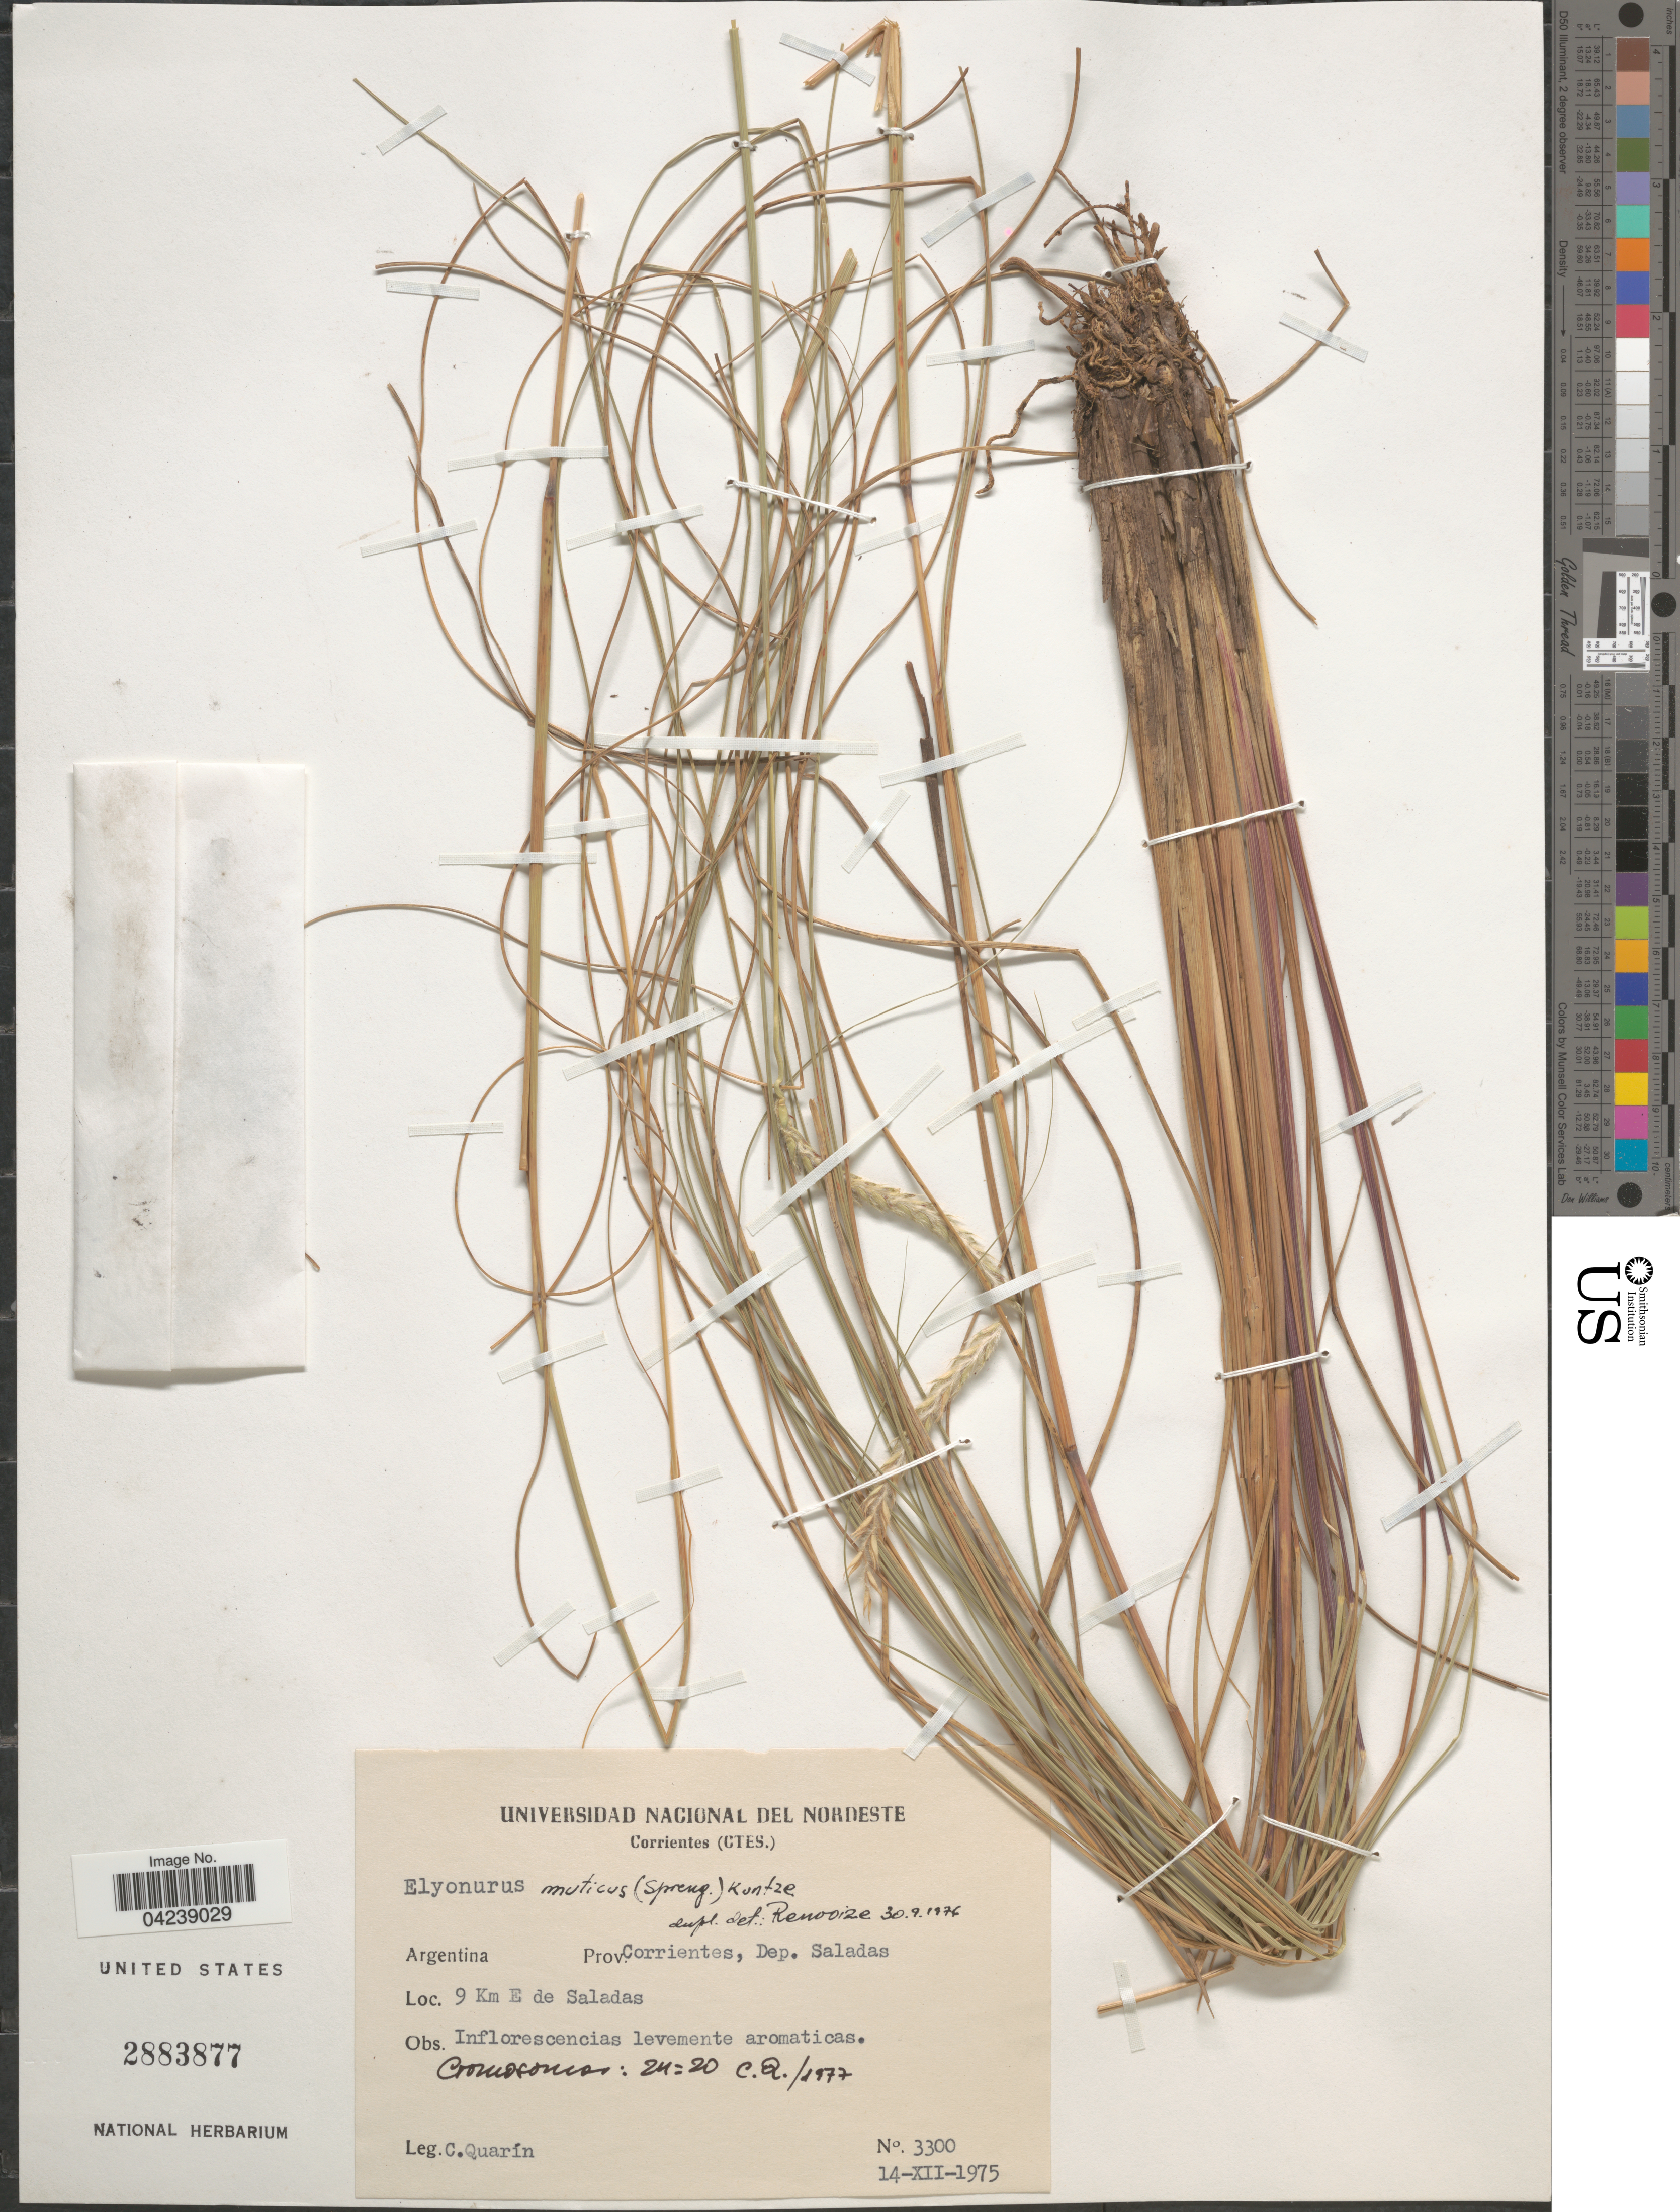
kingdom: Plantae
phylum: Tracheophyta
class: Liliopsida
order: Poales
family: Poaceae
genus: Elionurus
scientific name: Elionurus muticus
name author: (Spreng.) Kuntze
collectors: C. Quarín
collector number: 3300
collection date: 1975-12-14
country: Argentina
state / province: Corrientes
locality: Dep. Saladas. 9 Km E de Saladas.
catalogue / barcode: US 2883877